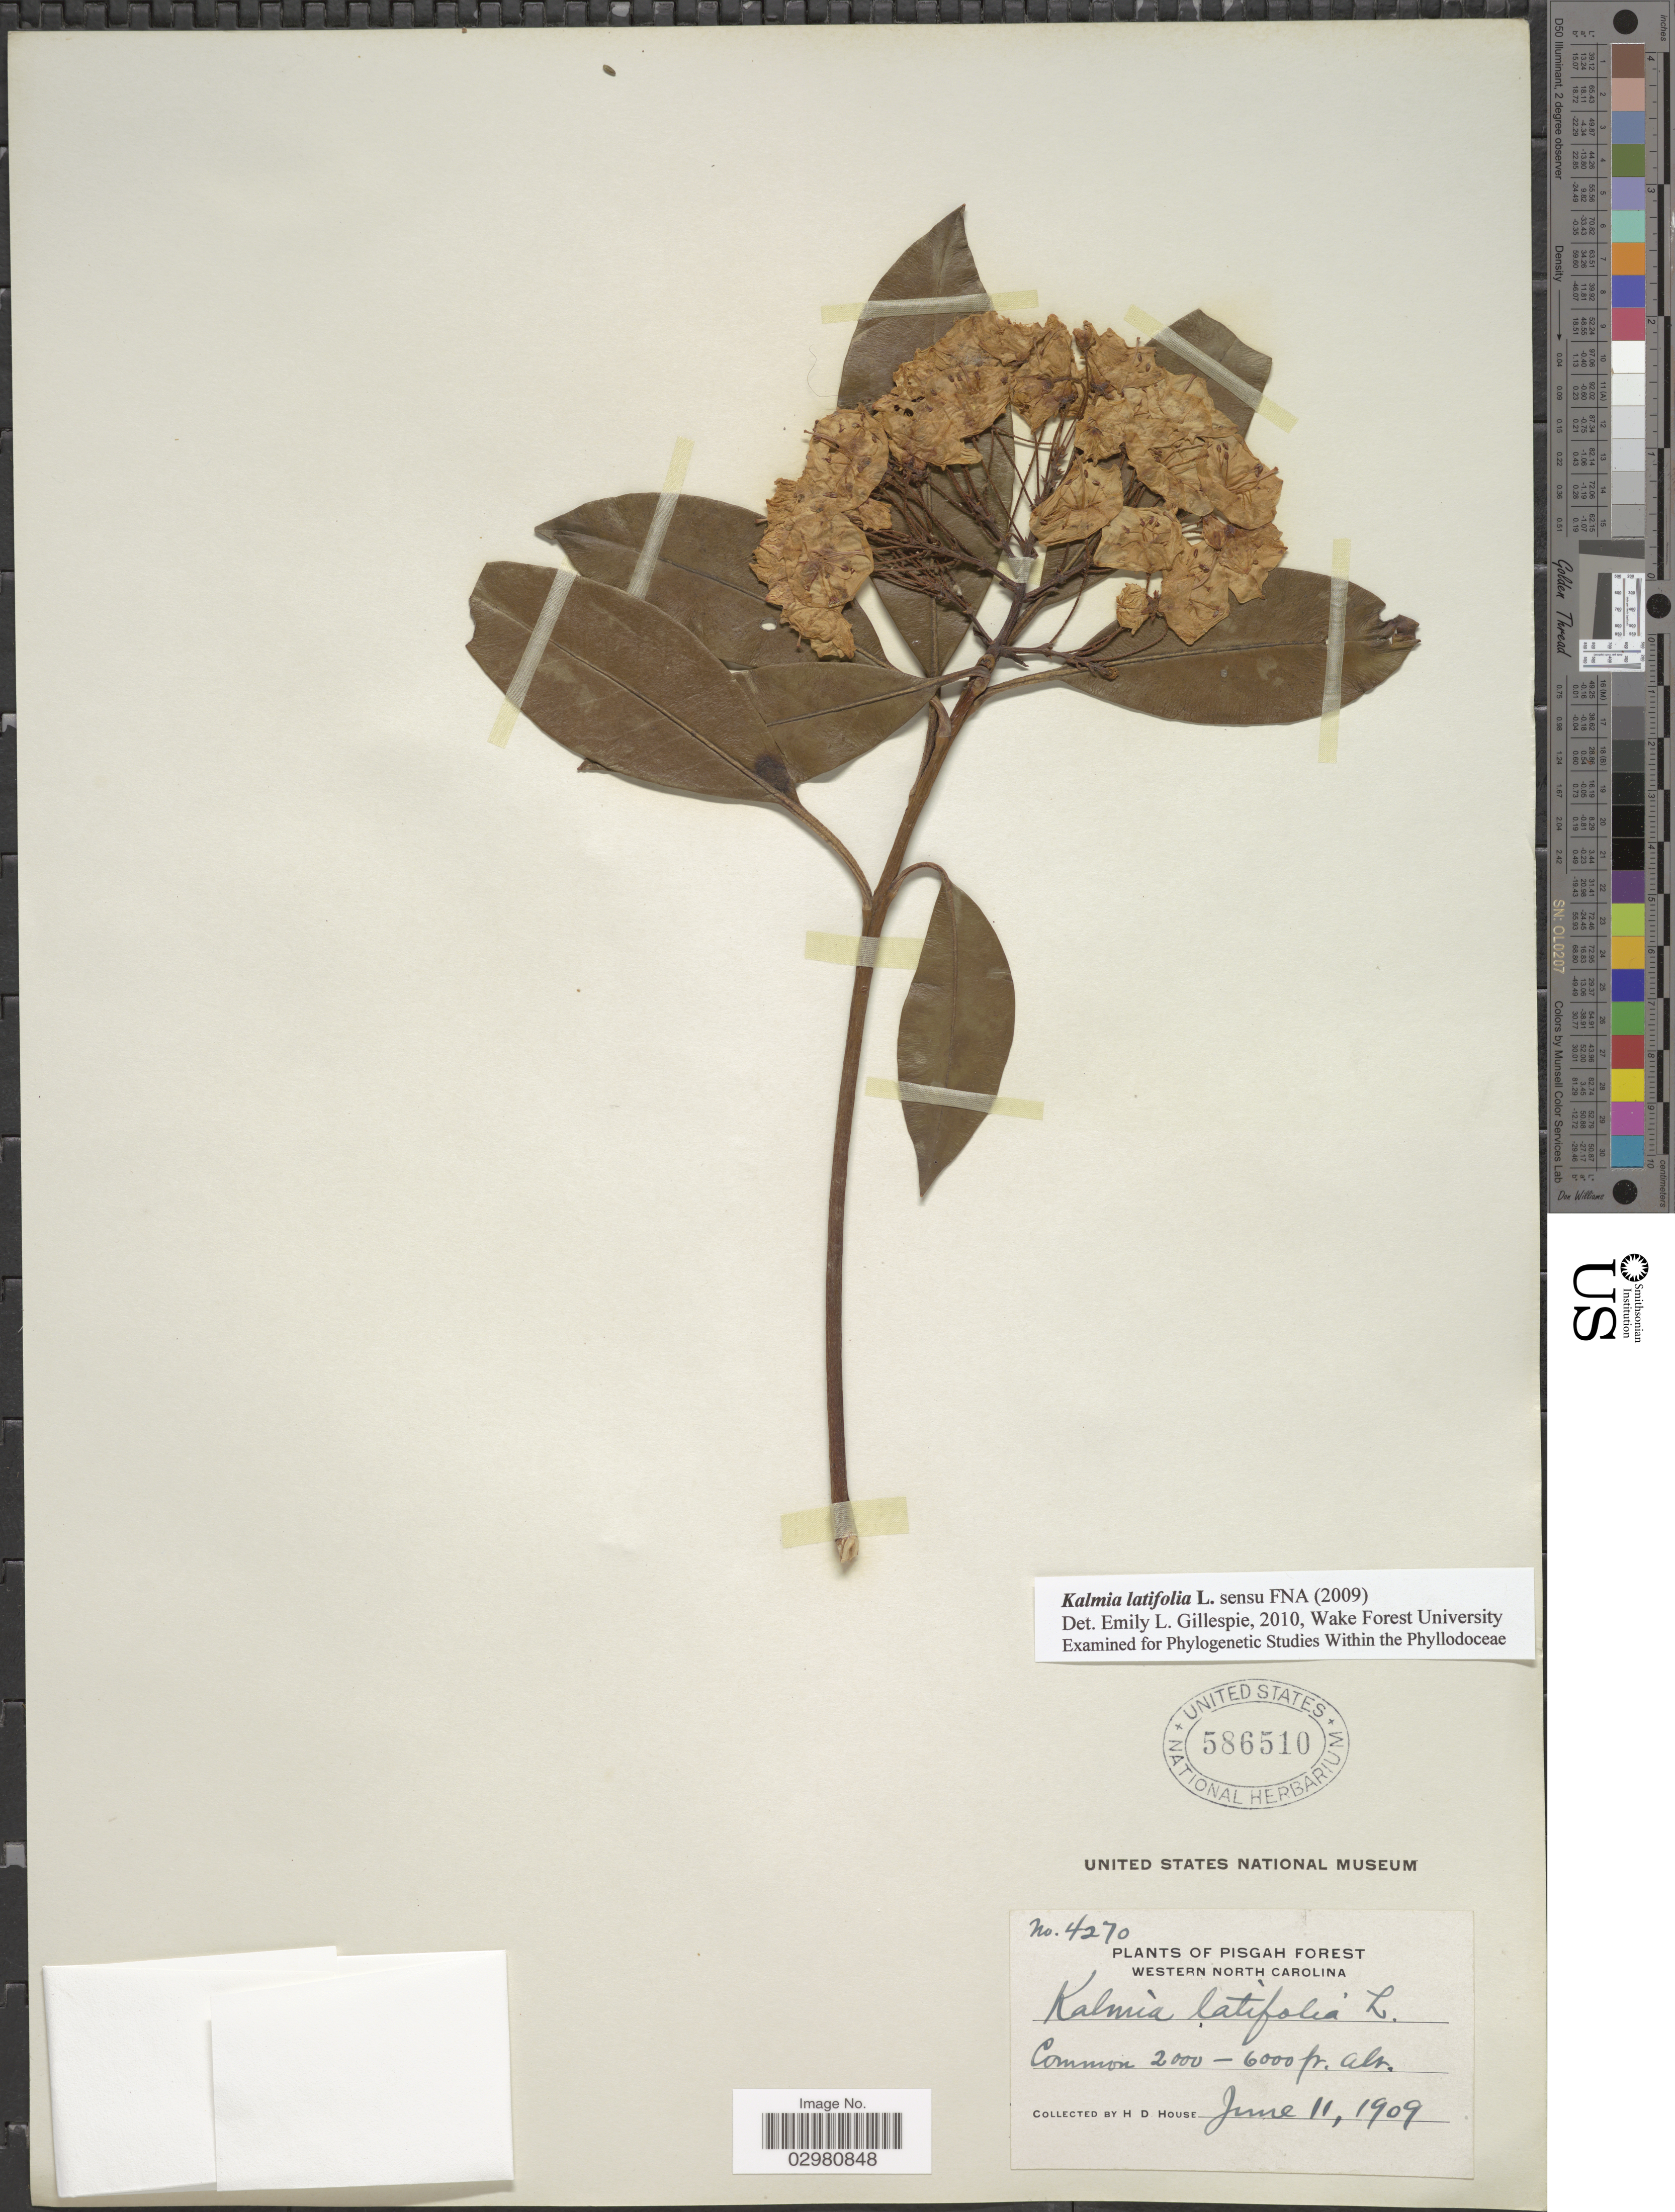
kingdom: Plantae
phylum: Tracheophyta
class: Magnoliopsida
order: Ericales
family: Ericaceae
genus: Kalmia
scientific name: Kalmia latifolia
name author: L.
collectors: H. D. House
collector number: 4270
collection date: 1909-06-11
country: United States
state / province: North Carolina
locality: Pisgah Forest. Western North Carolina.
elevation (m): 610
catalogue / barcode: US 586510